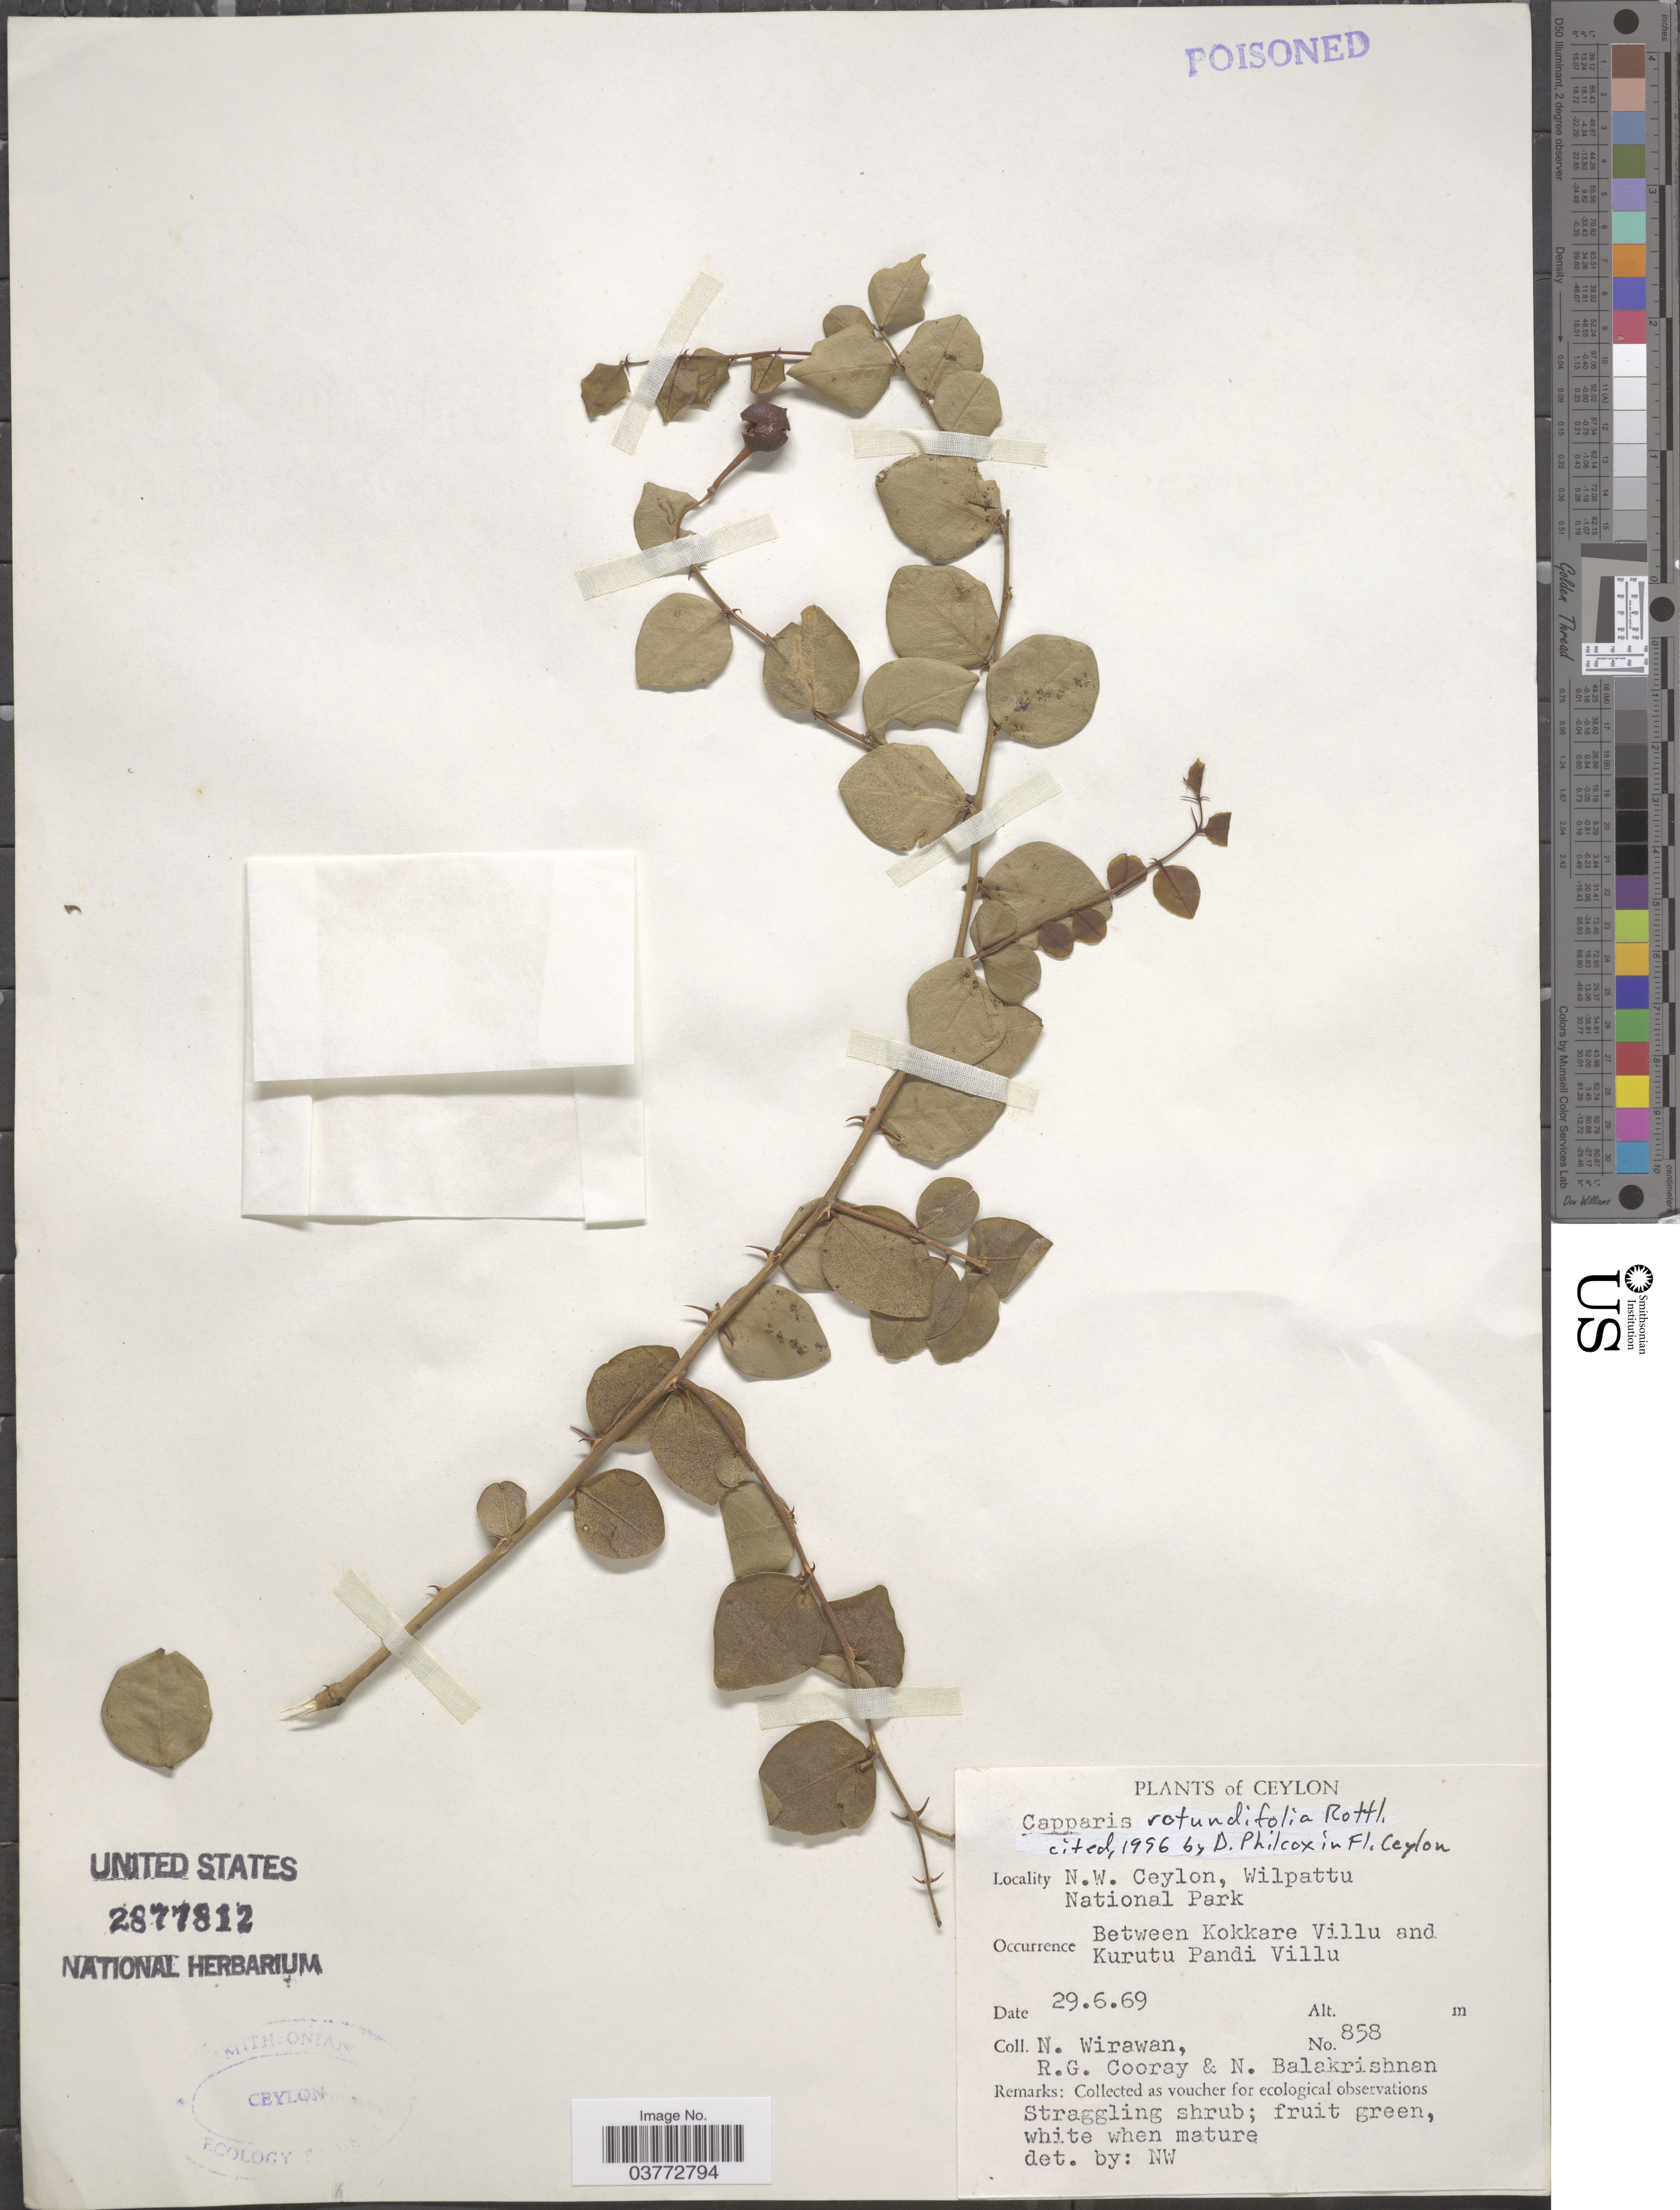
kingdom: Plantae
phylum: Tracheophyta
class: Magnoliopsida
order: Brassicales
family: Capparaceae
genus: Capparis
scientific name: Capparis rotundifolia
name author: Rottler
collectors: N. Wirawan, R. Cooray & N. Balakrishnan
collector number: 858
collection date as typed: Transcribed d/m/y: 29/6/69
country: Sri Lanka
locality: Ceylon. N. W. Ceylon, Wilpattu National Park. Between Kokkare Villu and Kurutu Pandi Villu.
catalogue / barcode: US 2877812